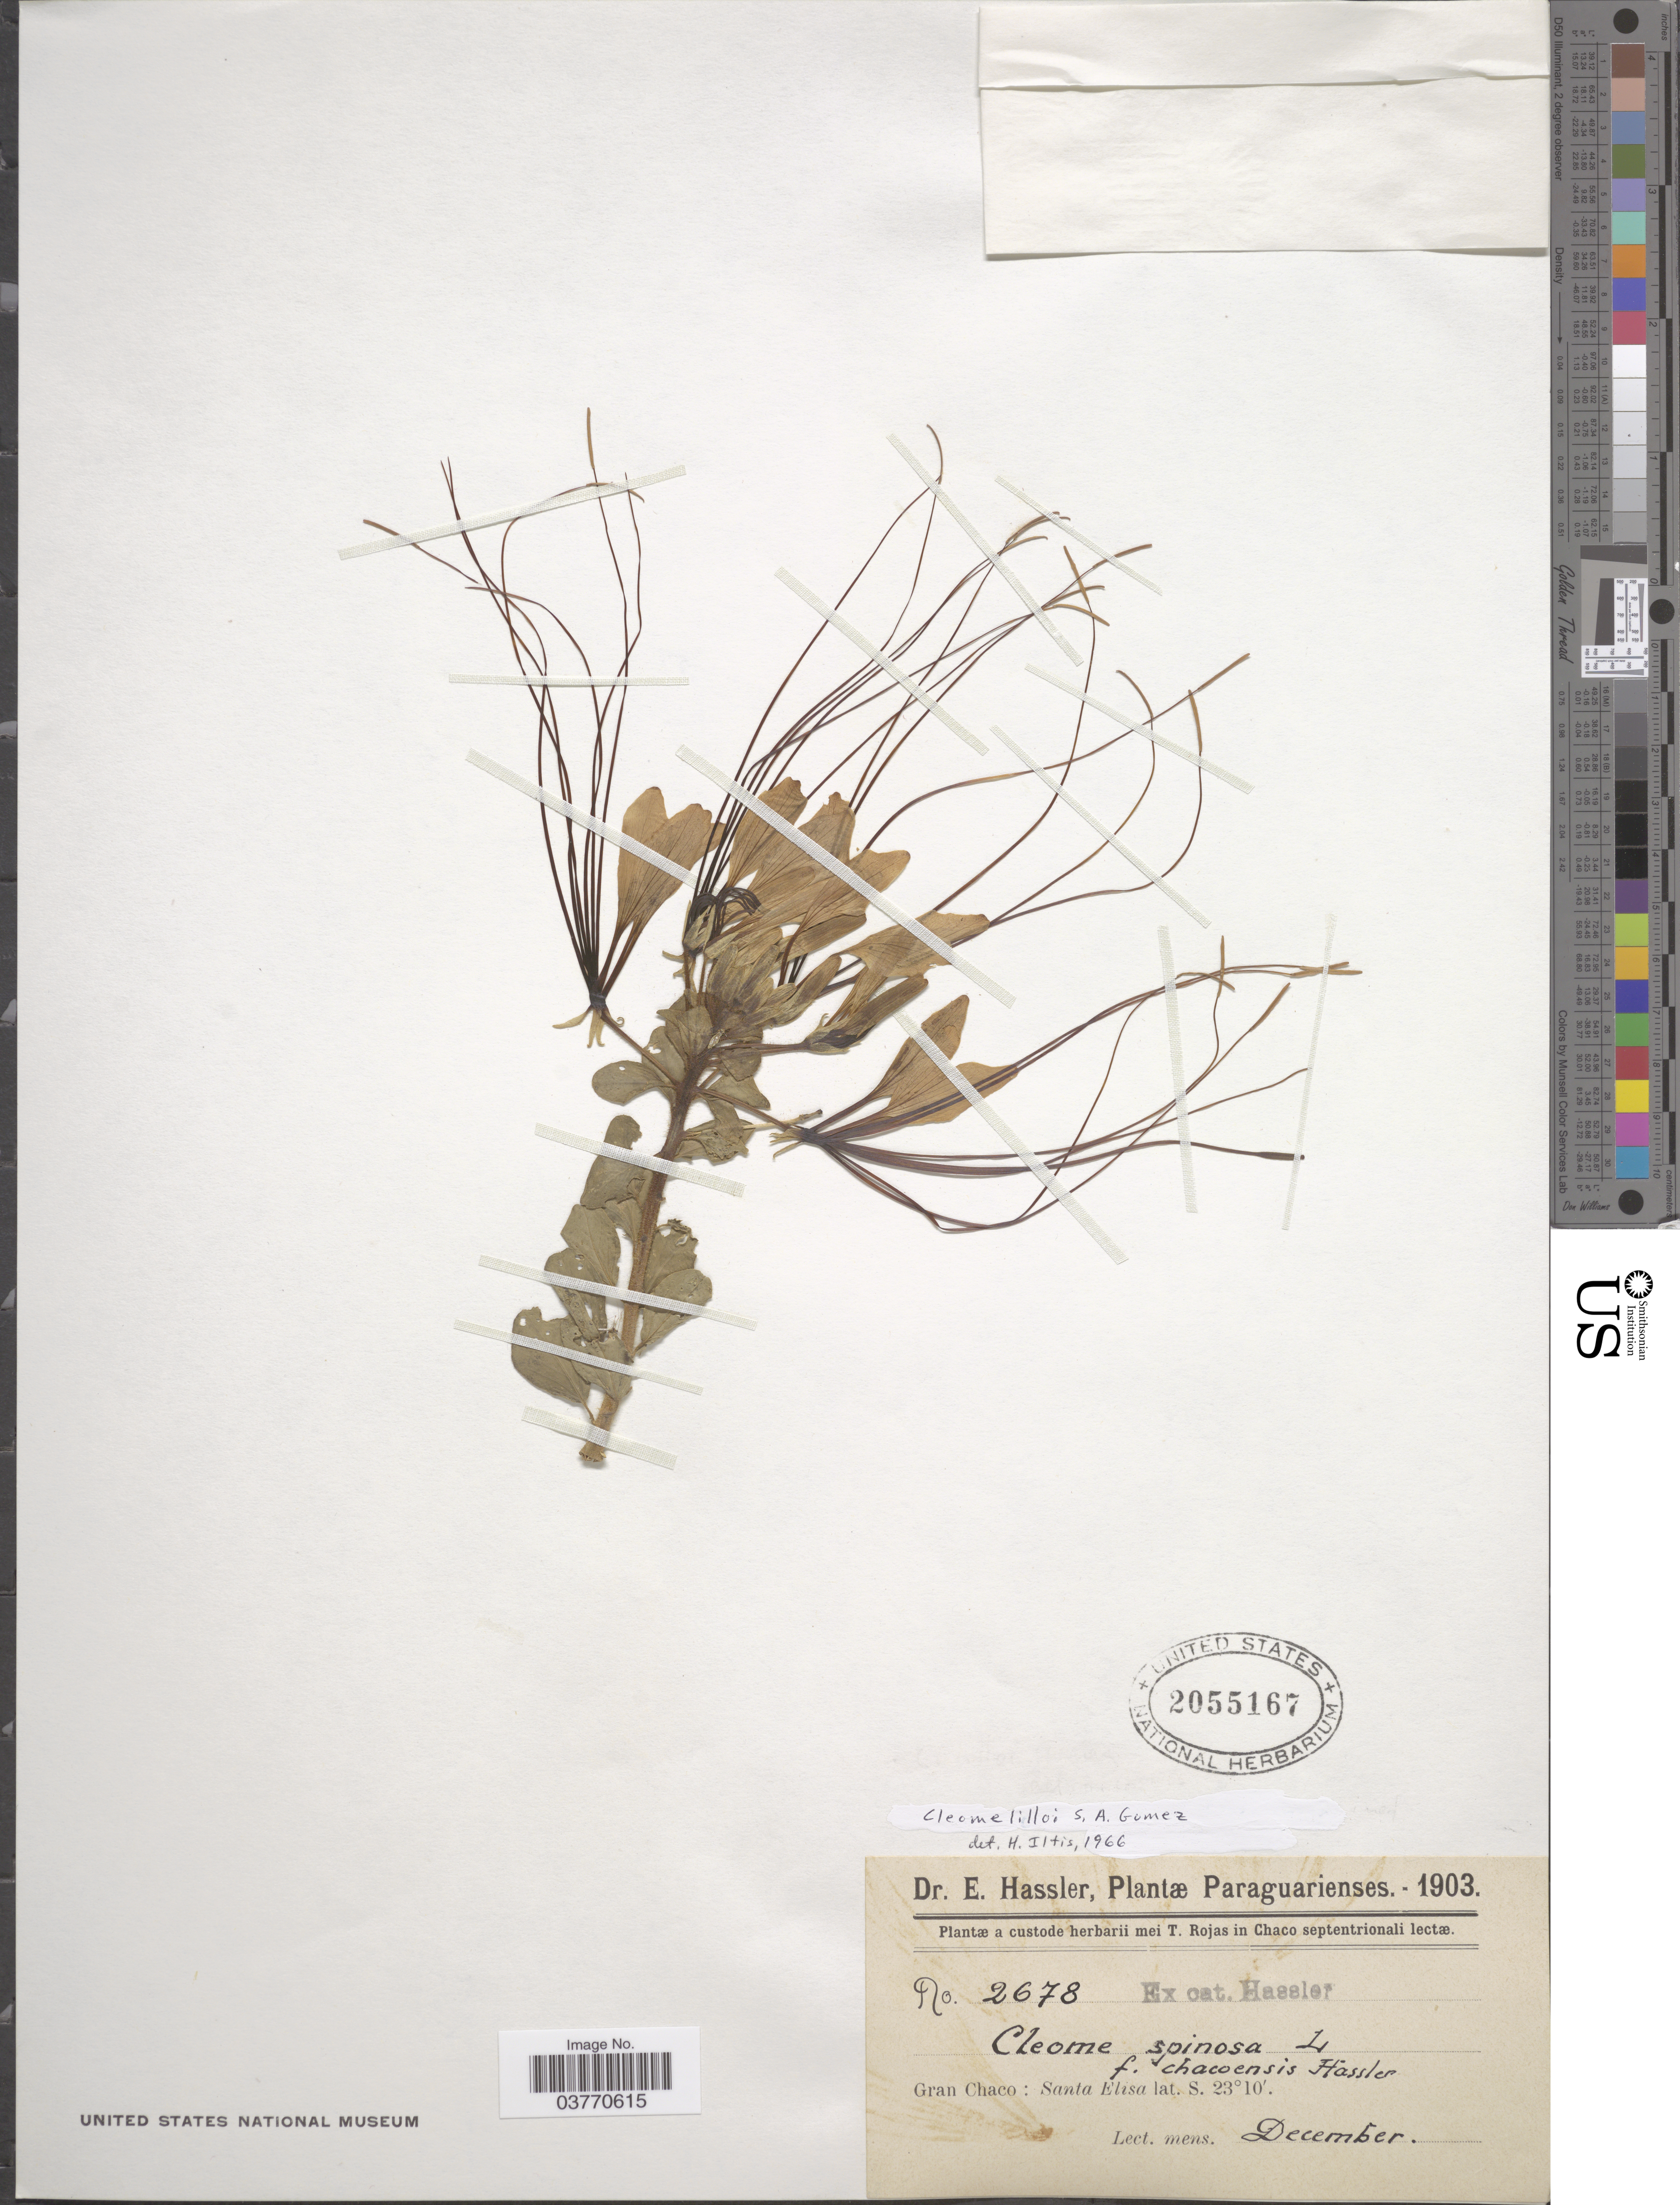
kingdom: Plantae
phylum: Tracheophyta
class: Magnoliopsida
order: Brassicales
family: Cleomaceae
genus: Tarenaya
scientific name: Tarenaya lilloi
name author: (M. Gómez) Arana & Oggero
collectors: E. Hassler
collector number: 2678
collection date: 1903-12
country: Paraguay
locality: Paraguarienses. Gran Chaco: Santa Elisa.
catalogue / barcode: US 2055167